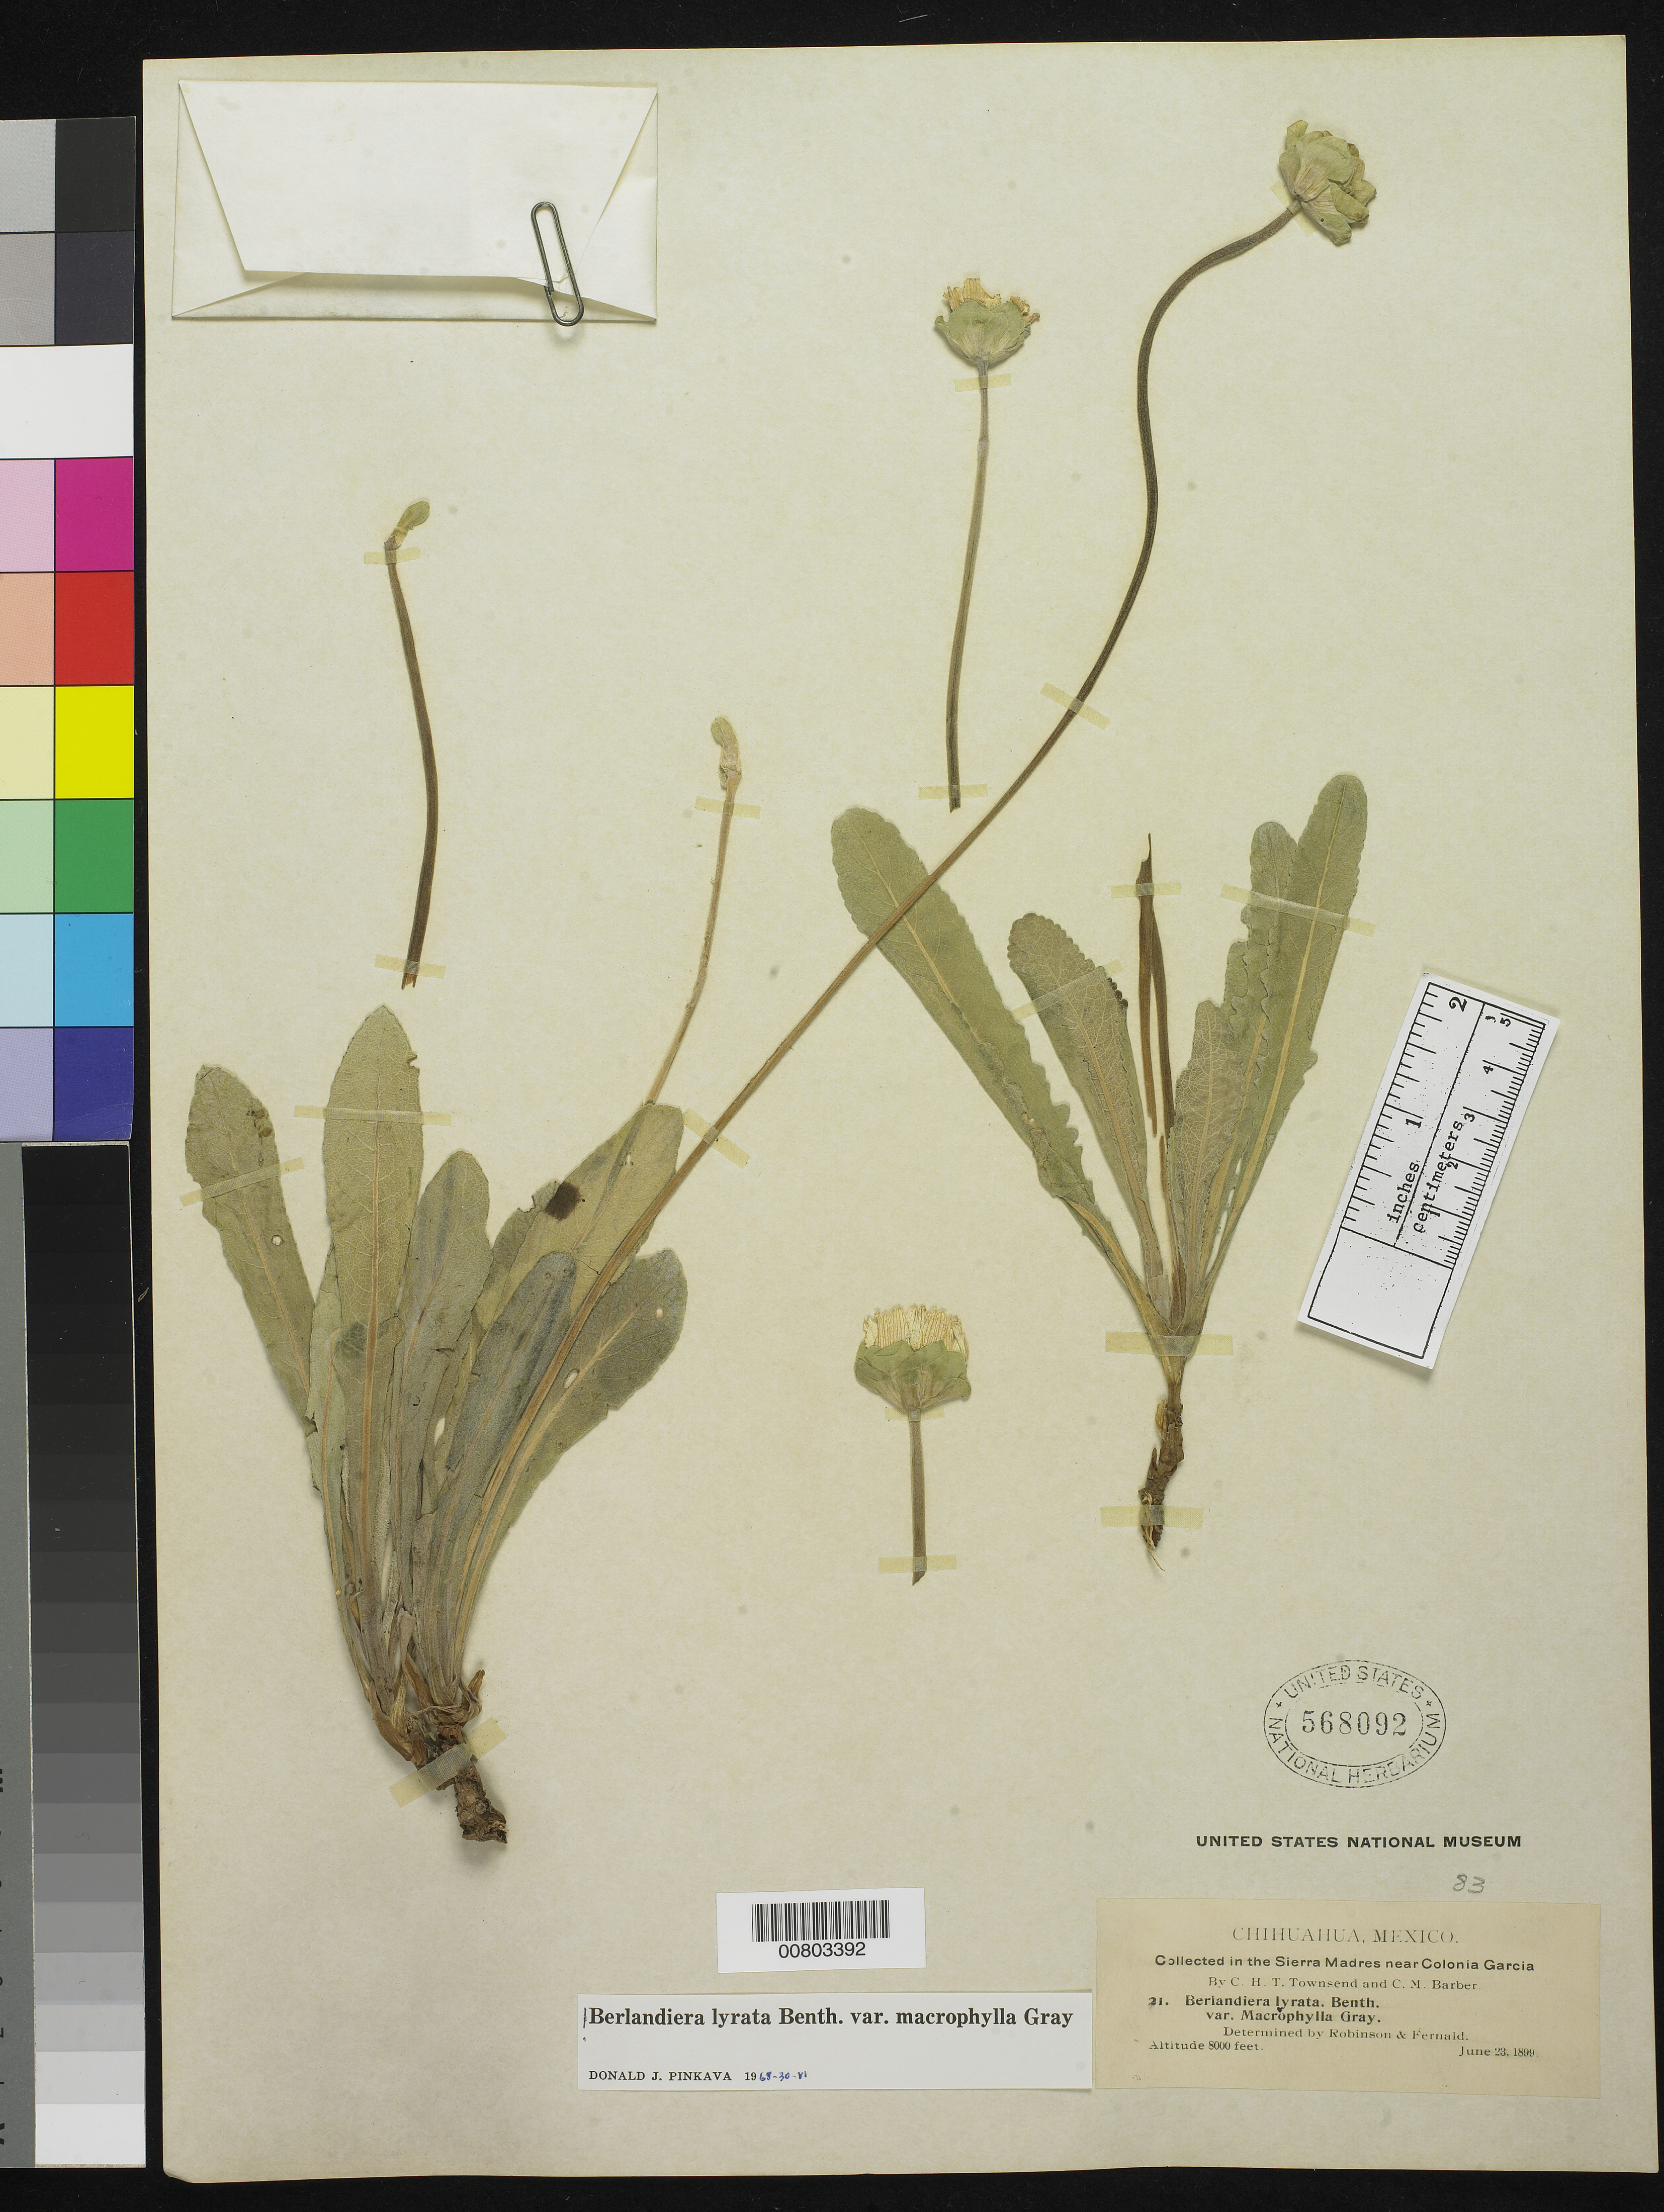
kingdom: Plantae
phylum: Tracheophyta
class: Magnoliopsida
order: Asterales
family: Asteraceae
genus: Berlandiera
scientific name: Berlandiera lyrata var. macrophylla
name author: A. Gray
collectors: C. H. T. Townsend & C. Barber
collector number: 21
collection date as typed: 23 Jun 1899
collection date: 1899-06-23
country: Mexico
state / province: Chihuahua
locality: Sierra Madre near Colonia García, Chihuahua.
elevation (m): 2438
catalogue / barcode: US 568092